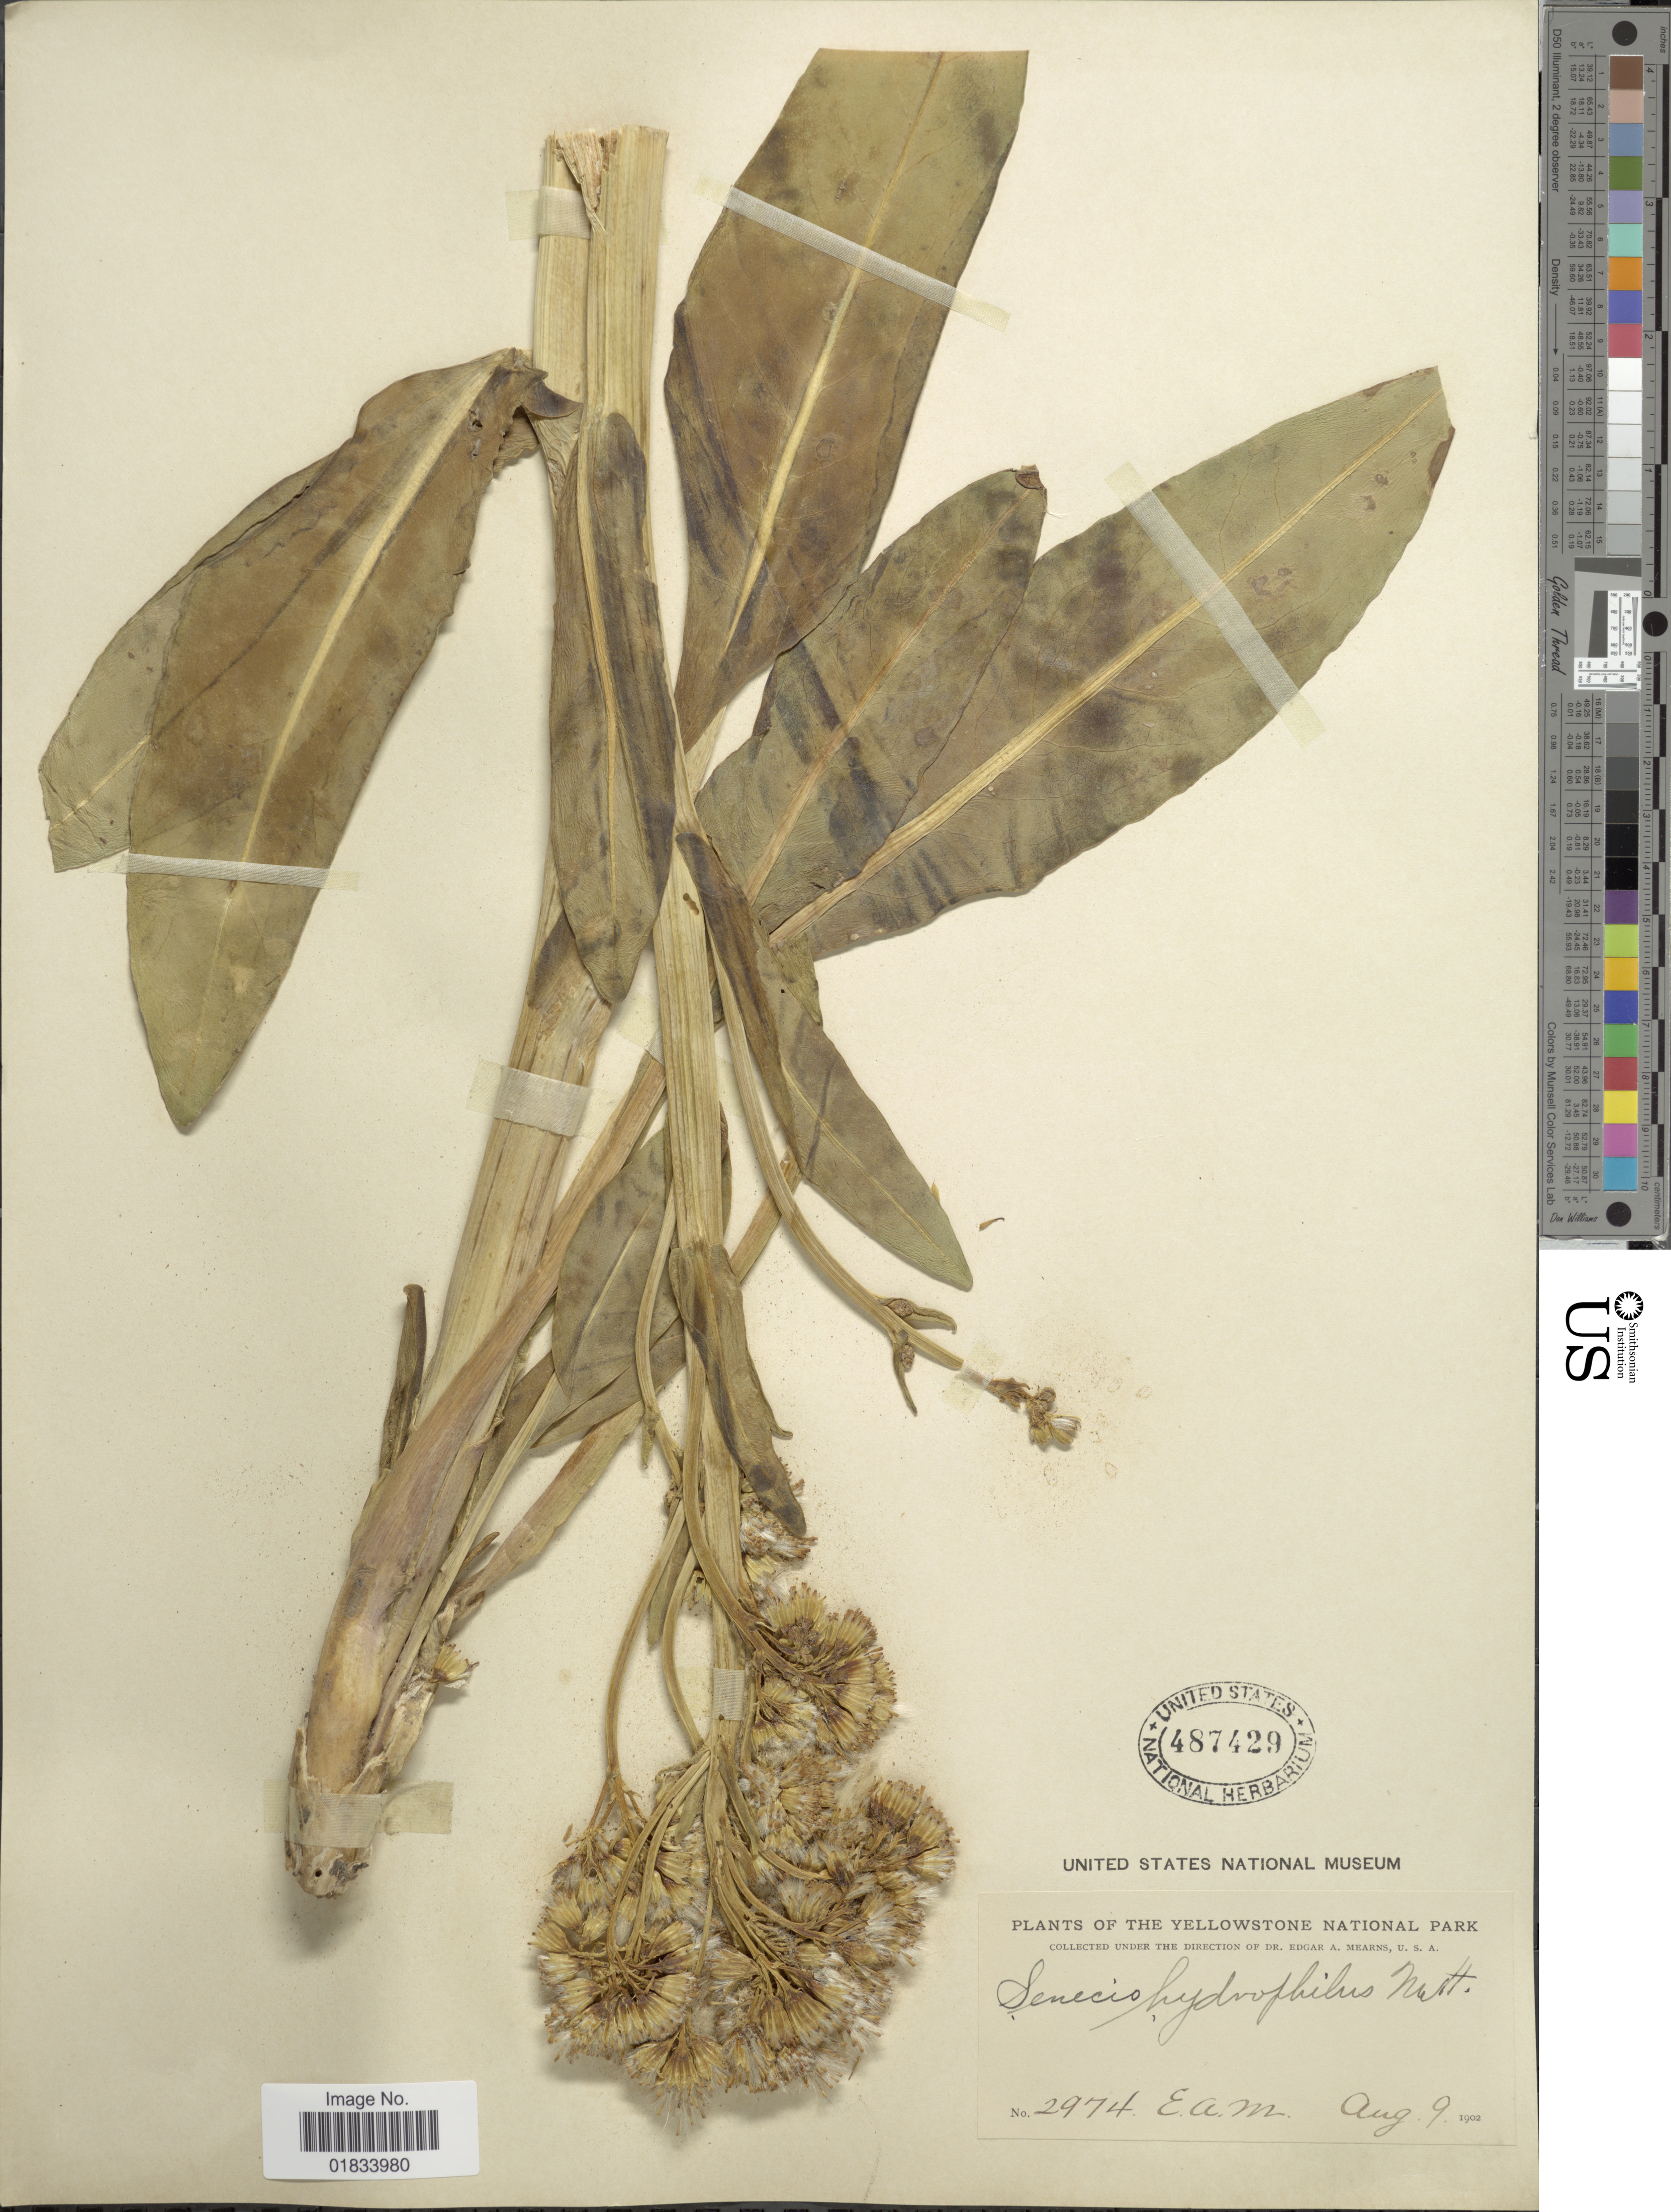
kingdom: Plantae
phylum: Tracheophyta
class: Magnoliopsida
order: Asterales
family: Asteraceae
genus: Senecio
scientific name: Senecio hydrophilus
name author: Nutt.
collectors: E. A. Mearns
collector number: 2974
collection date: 1902-08-09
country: United States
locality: Yellowstone National Park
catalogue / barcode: US 487429